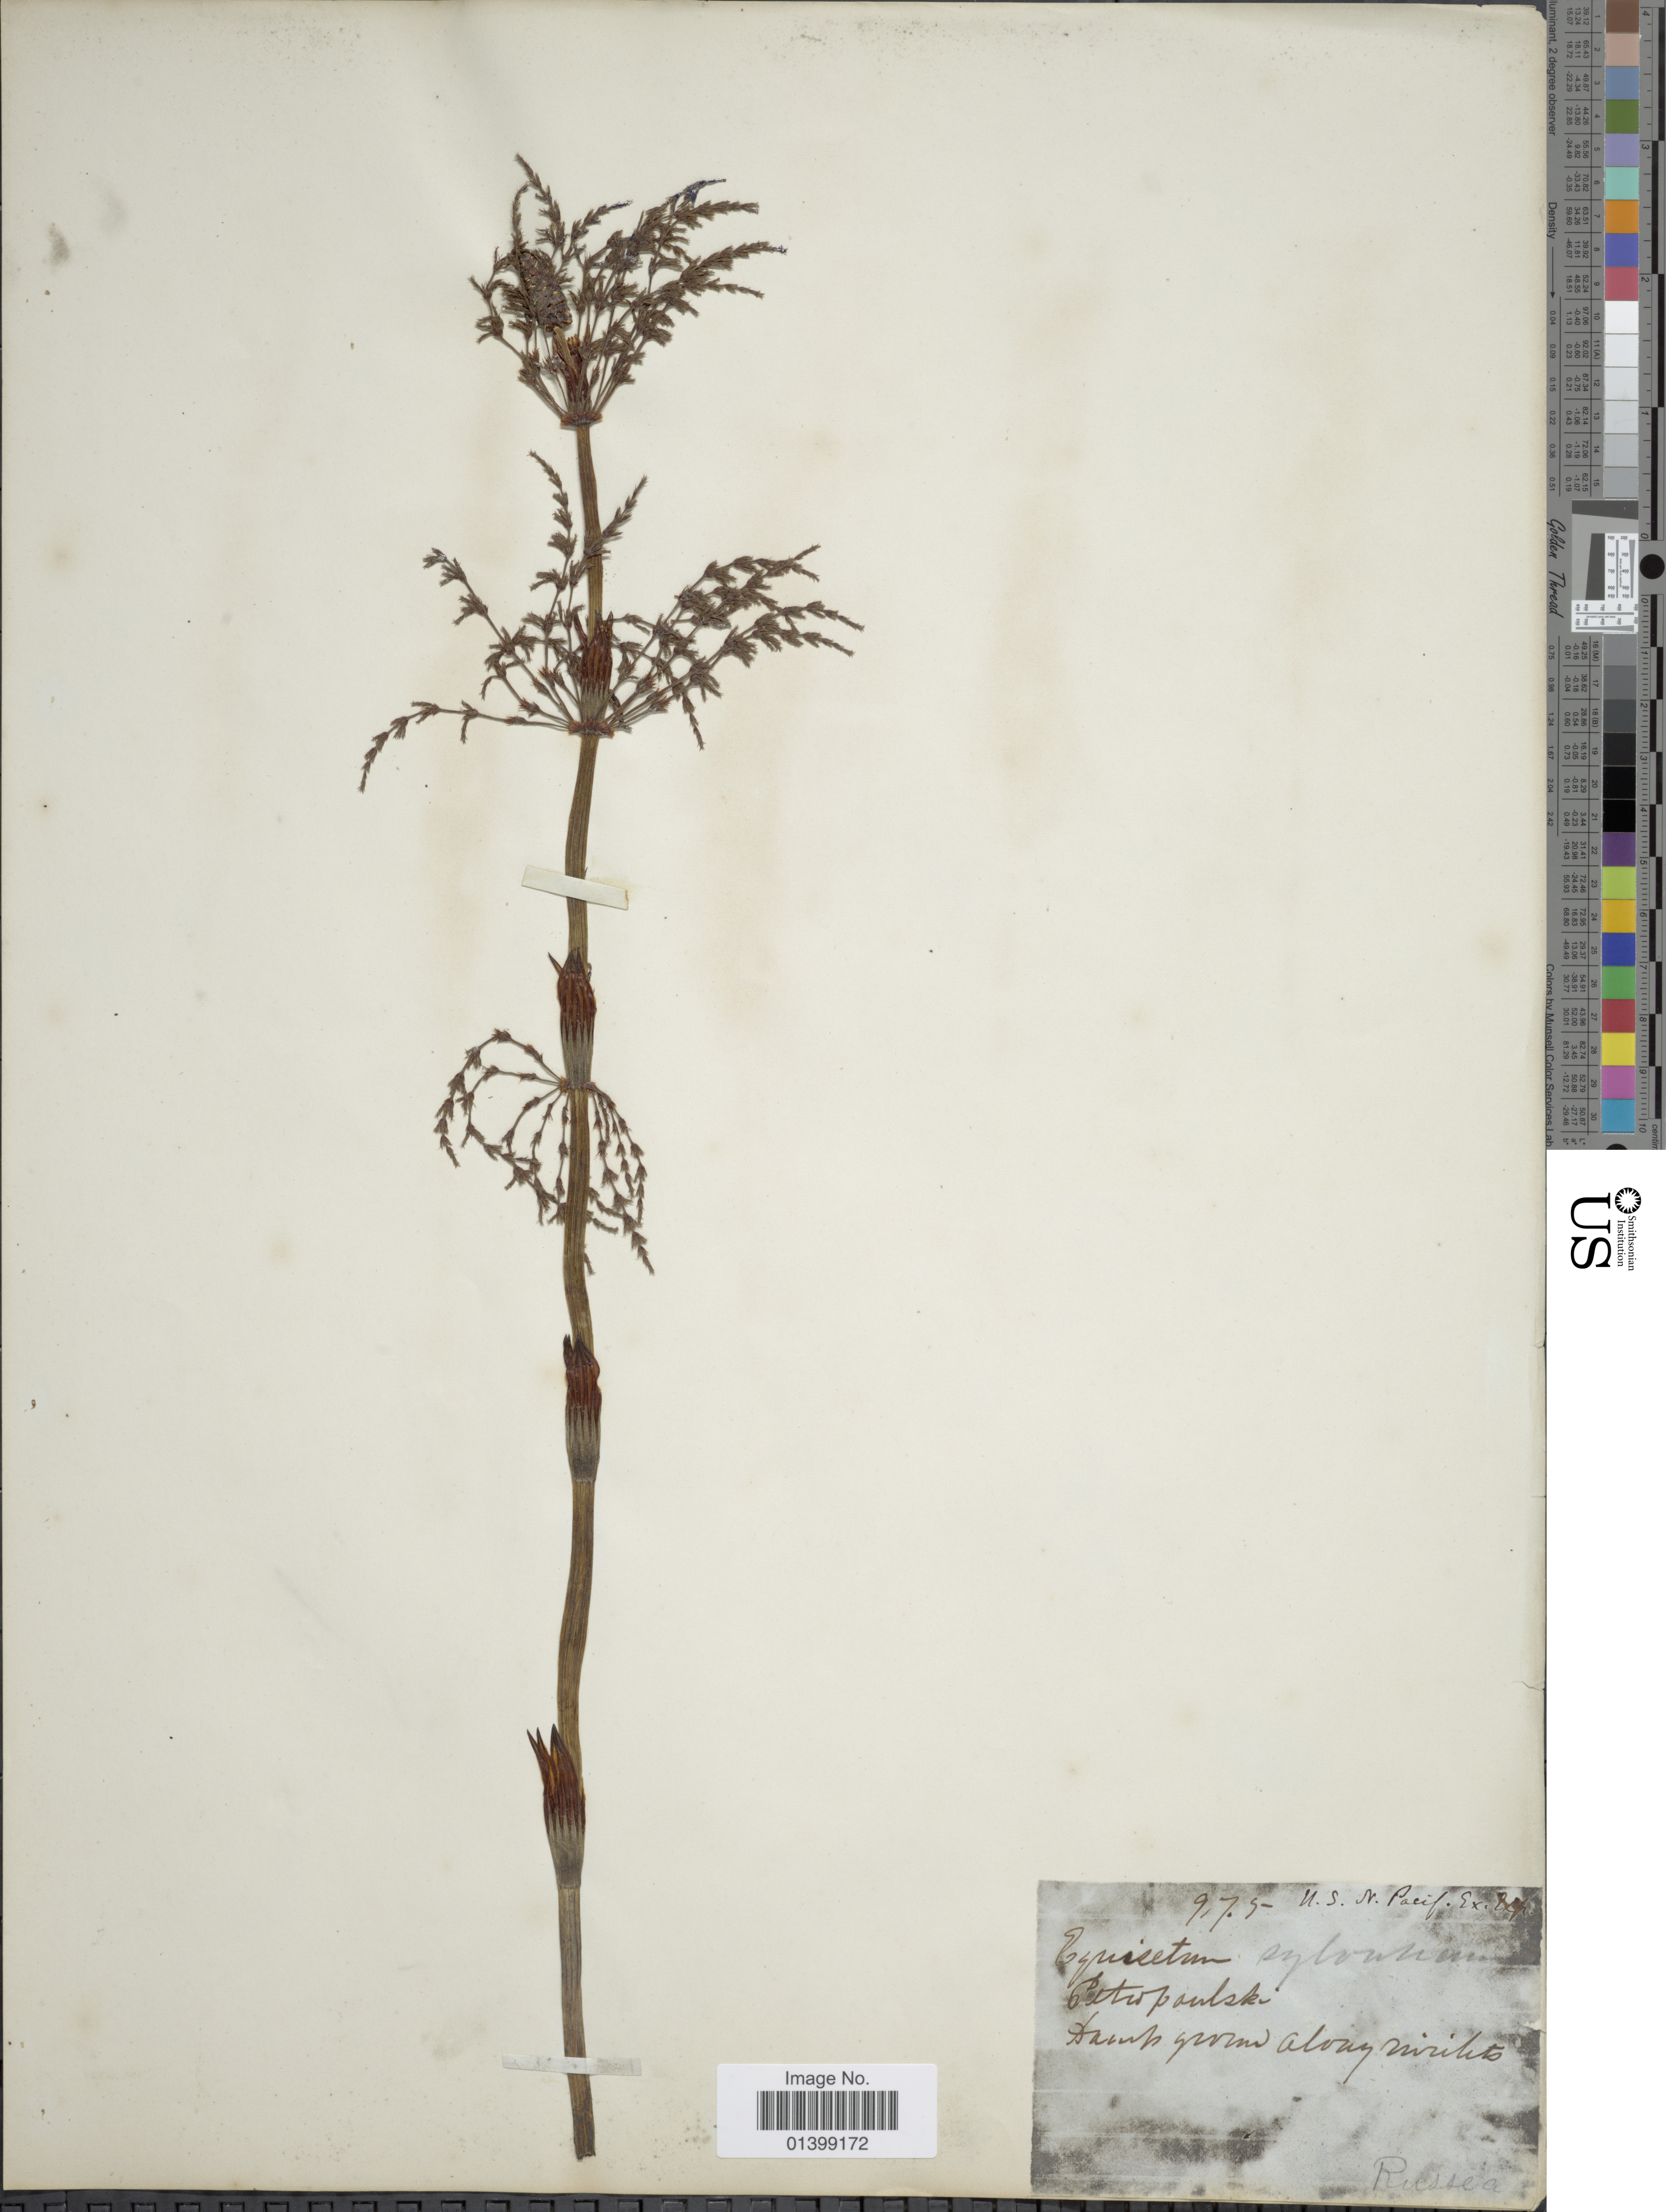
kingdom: Plantae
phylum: Tracheophyta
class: Polypodiopsida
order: Equisetales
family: Equisetaceae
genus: Equisetum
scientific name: Equisetum sylvaticum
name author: L.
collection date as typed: Transcribed d/m/y: 9/7/5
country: Russian Federation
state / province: Kamchatka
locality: Petropavlovsk.